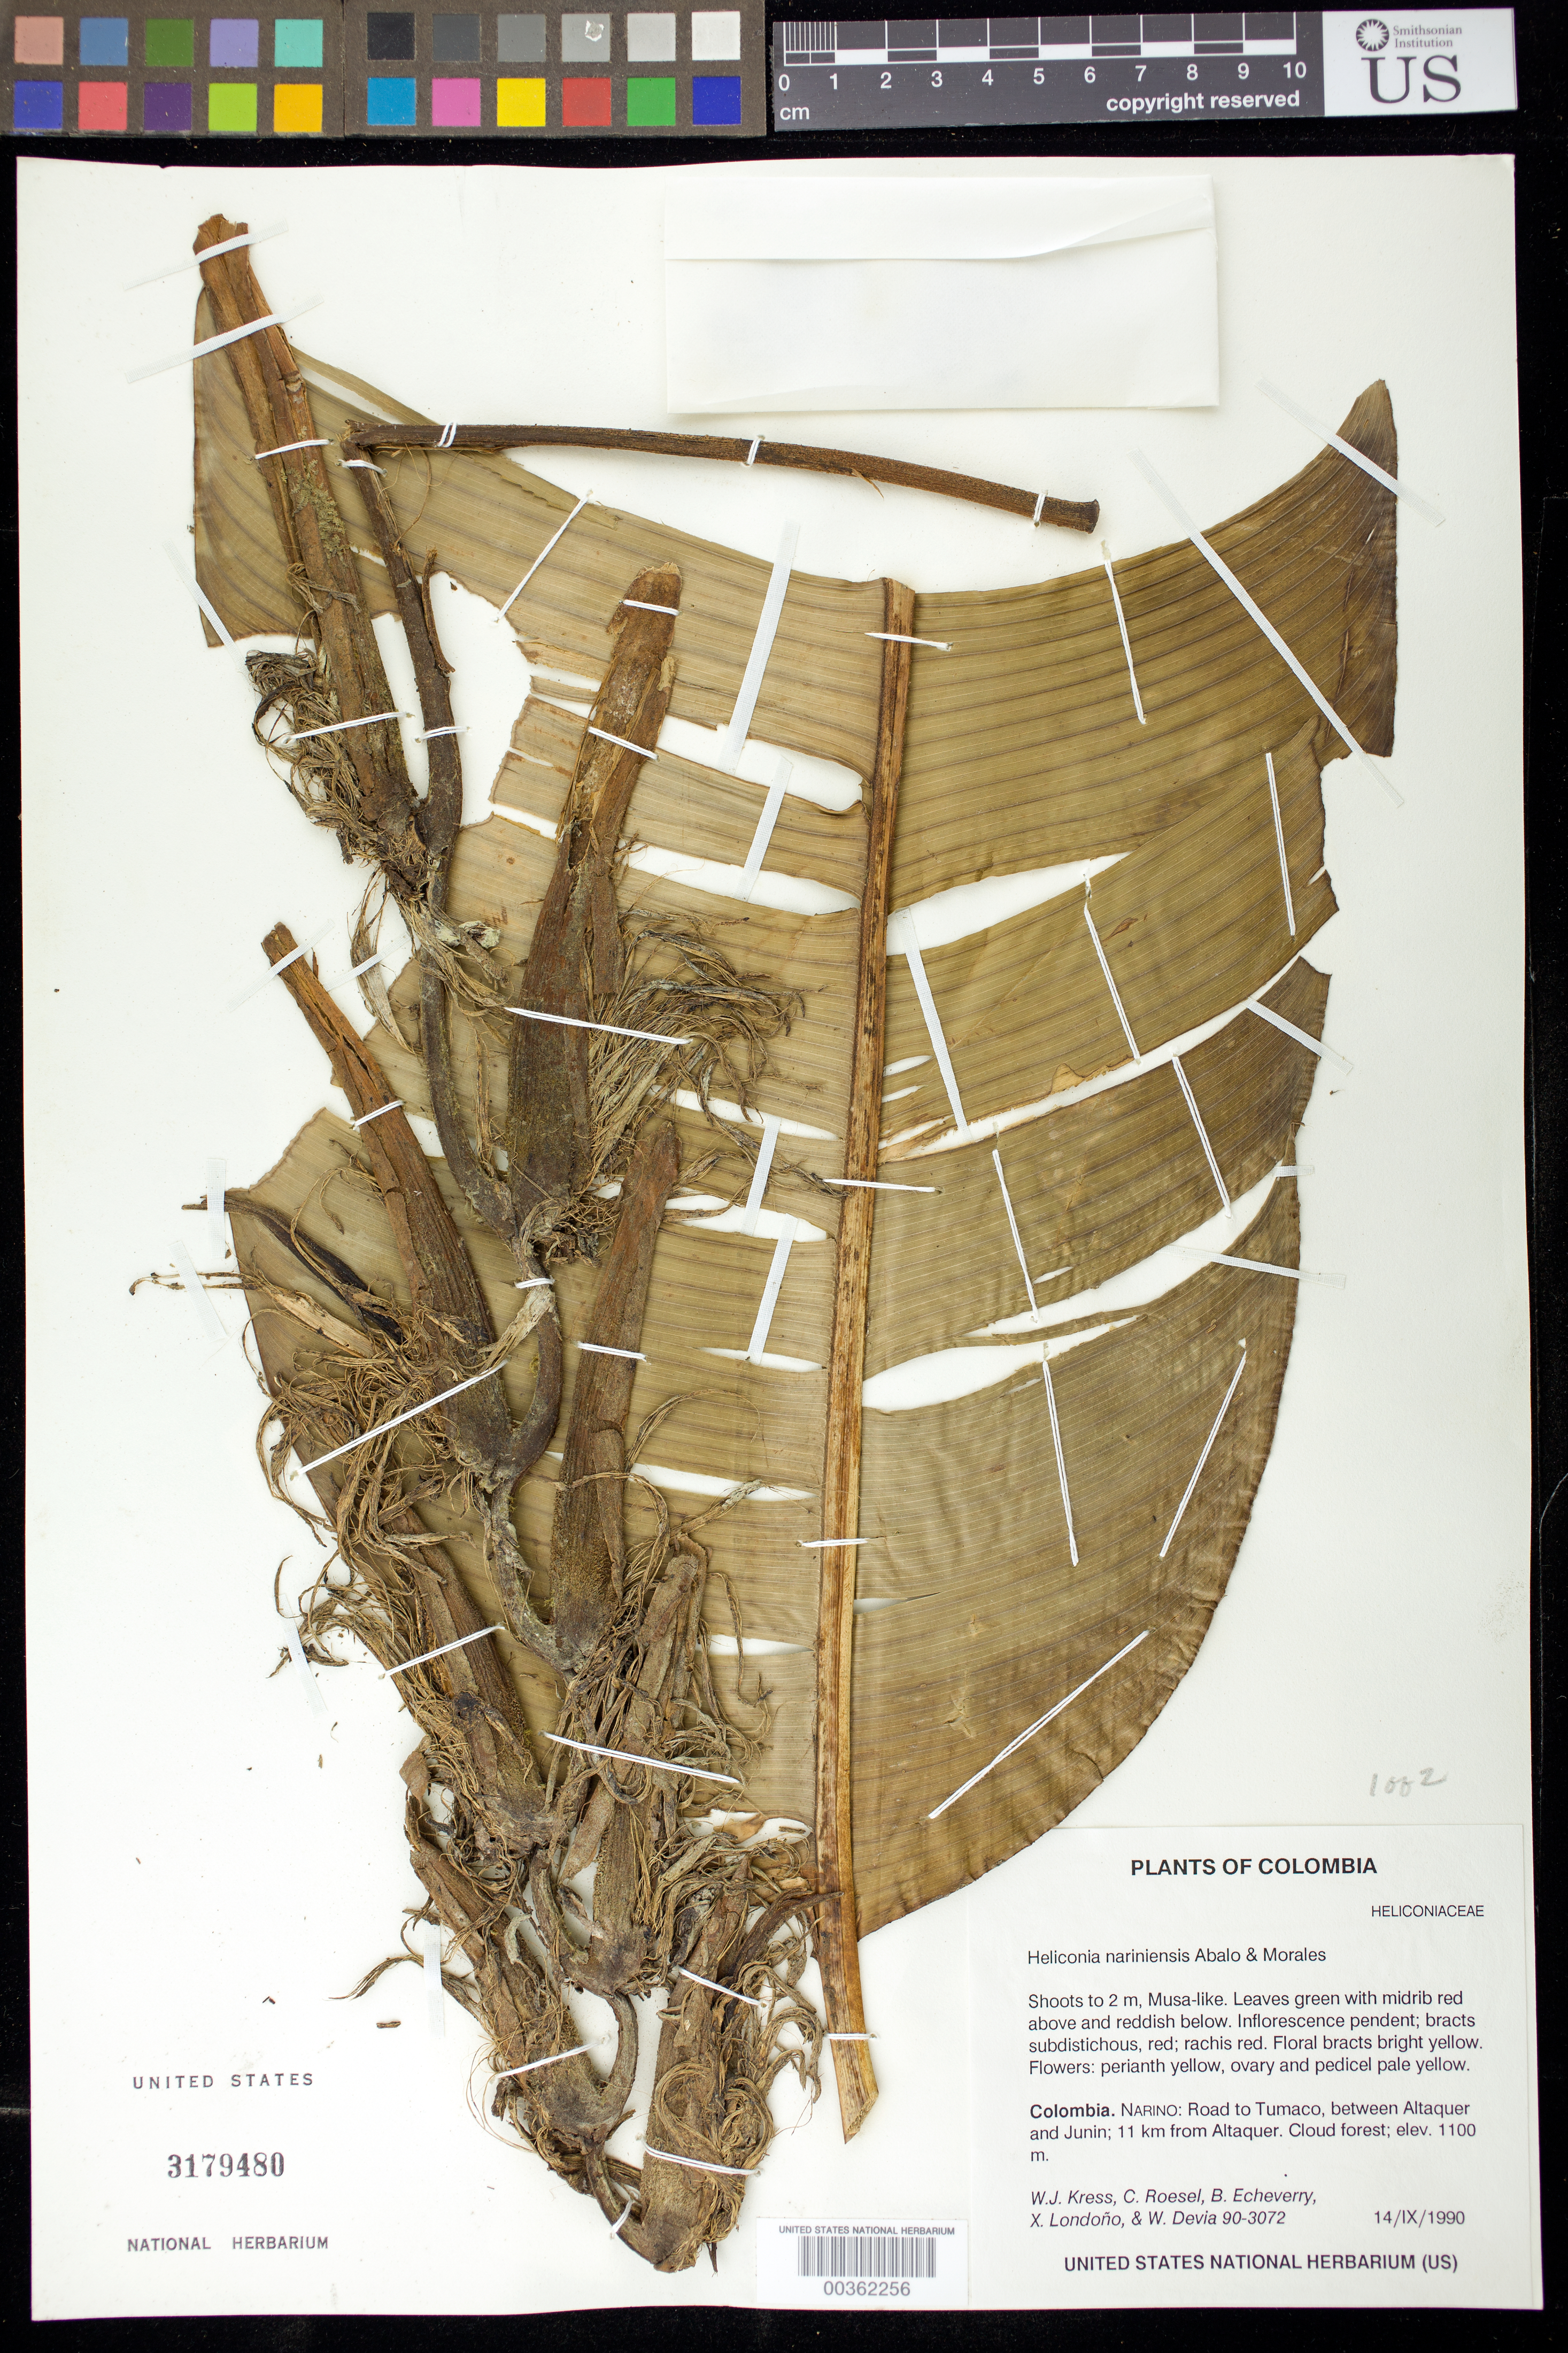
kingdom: Plantae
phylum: Tracheophyta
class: Liliopsida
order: Zingiberales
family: Heliconiaceae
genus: Heliconia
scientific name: Heliconia nariniensis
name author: Abalo & G. Morales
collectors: W. J. Kress, C. S. Roesel, B. Echeverry, X. Londoño & W. Devia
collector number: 90-3072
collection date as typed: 14 Sep 1990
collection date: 1990-09-14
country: Colombia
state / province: Nariño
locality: Road to Tumaco, between Altaquer and Junin; 11 km from Altaquer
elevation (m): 1100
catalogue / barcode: US 3179480